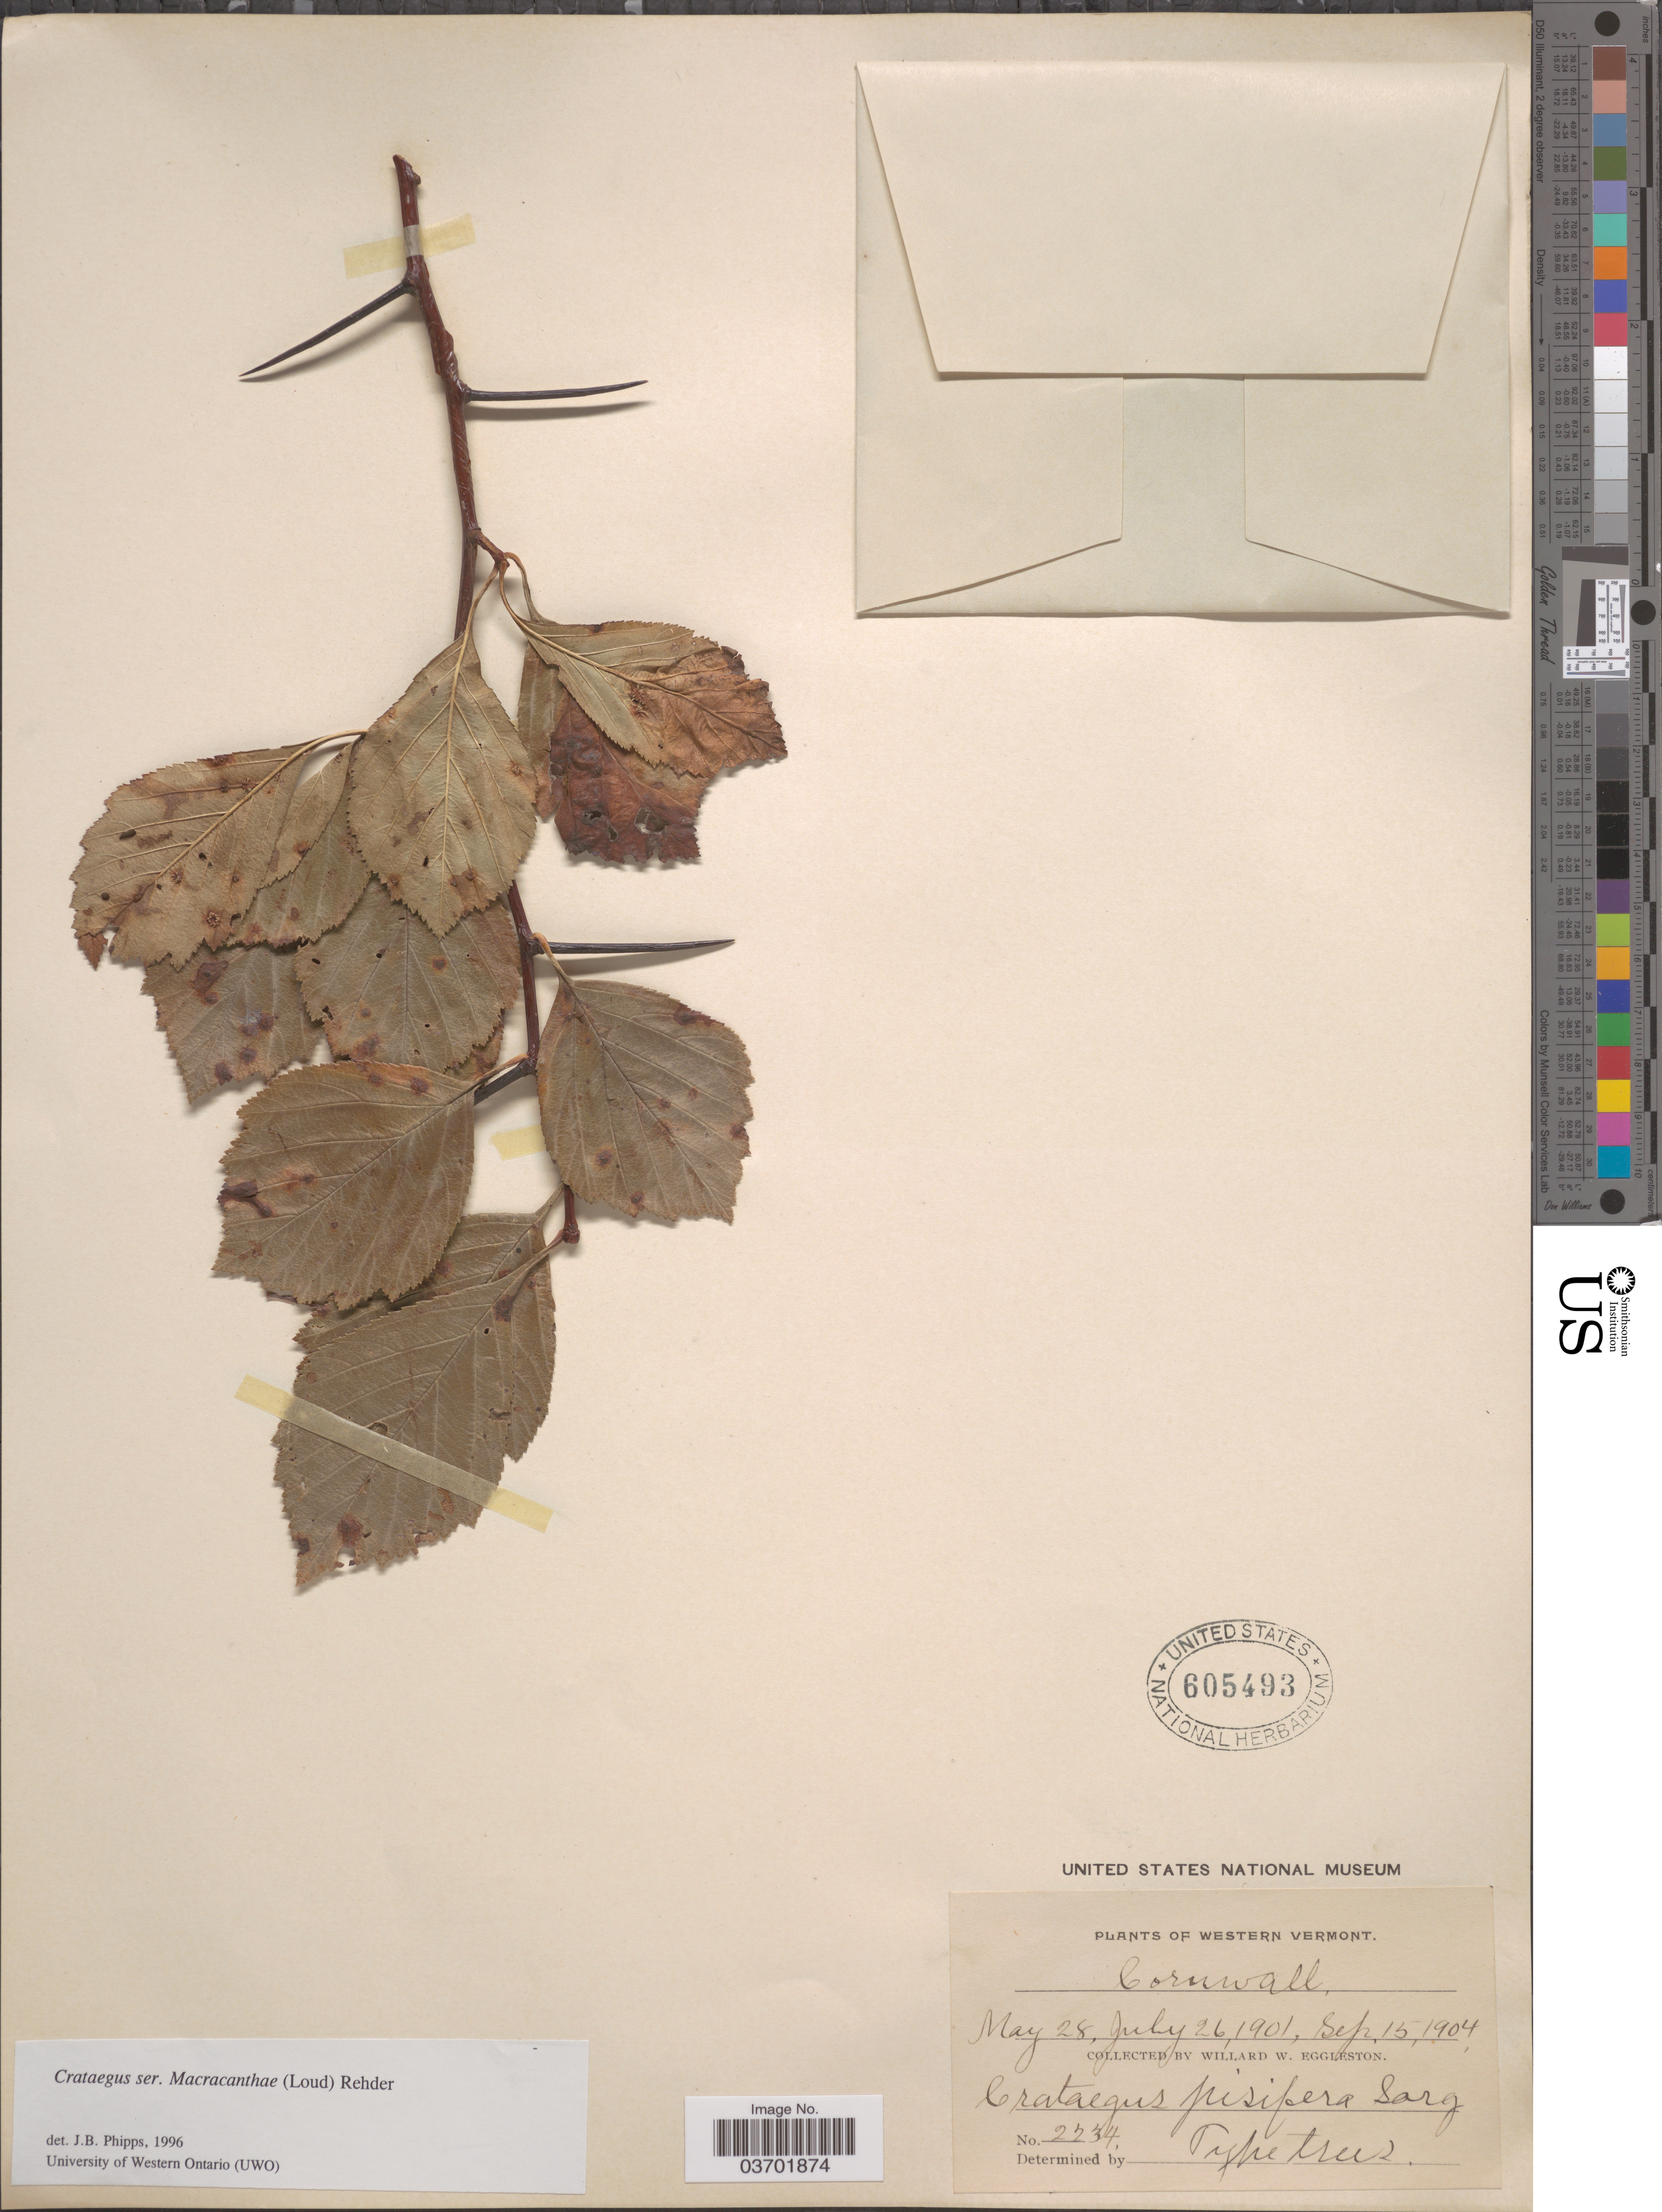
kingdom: Plantae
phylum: Tracheophyta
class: Magnoliopsida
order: Rosales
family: Rosaceae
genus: Crataegus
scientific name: Crataegus succulenta var. neofluvialis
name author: Schrad. ex Link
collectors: W. W. Eggleston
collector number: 2234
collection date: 1901-05-28/1904-09-15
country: United States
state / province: Vermont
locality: Western Vermont. Cornwall.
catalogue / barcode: US 605493